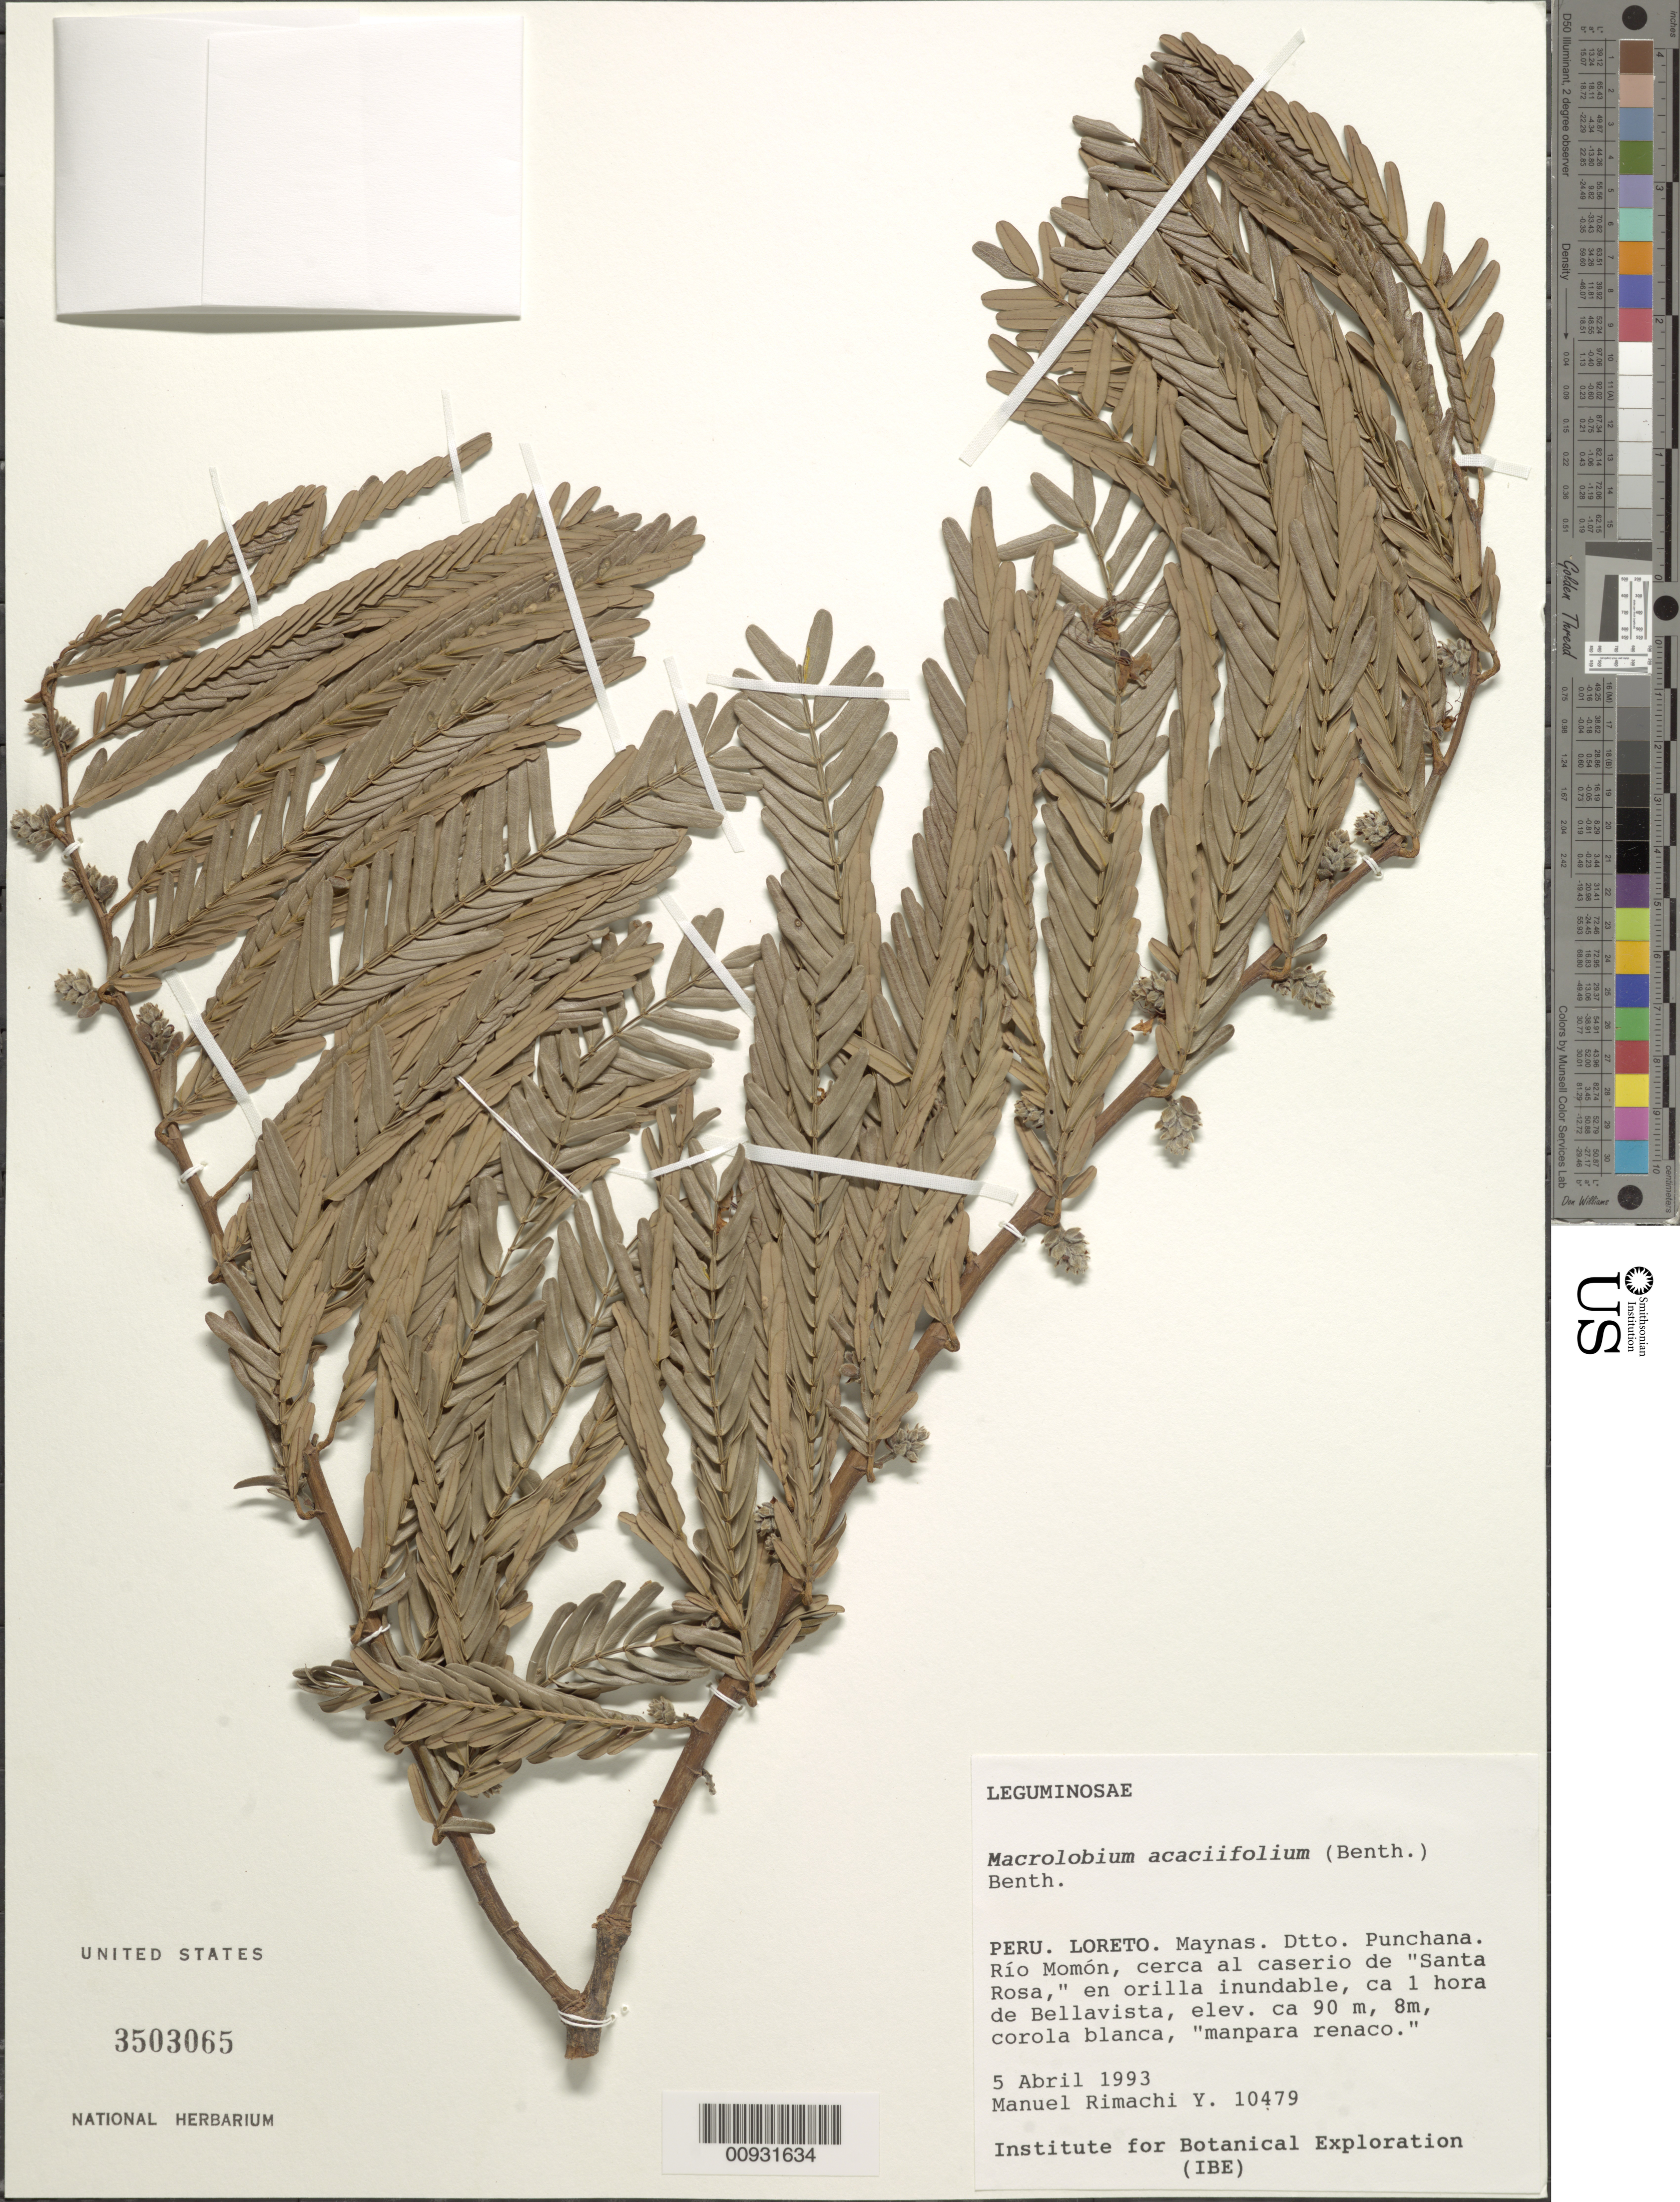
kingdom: Plantae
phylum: Tracheophyta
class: Magnoliopsida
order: Fabales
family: Fabaceae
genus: Macrolobium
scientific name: Macrolobium acaciifolium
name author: (Benth.) Benth.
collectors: M. Rimachi Y.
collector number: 10479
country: Peru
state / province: Loreto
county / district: Maynas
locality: Punchana, Rio Momon, cerca al caserio de Santa Rosa.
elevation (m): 90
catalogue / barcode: US 3503065